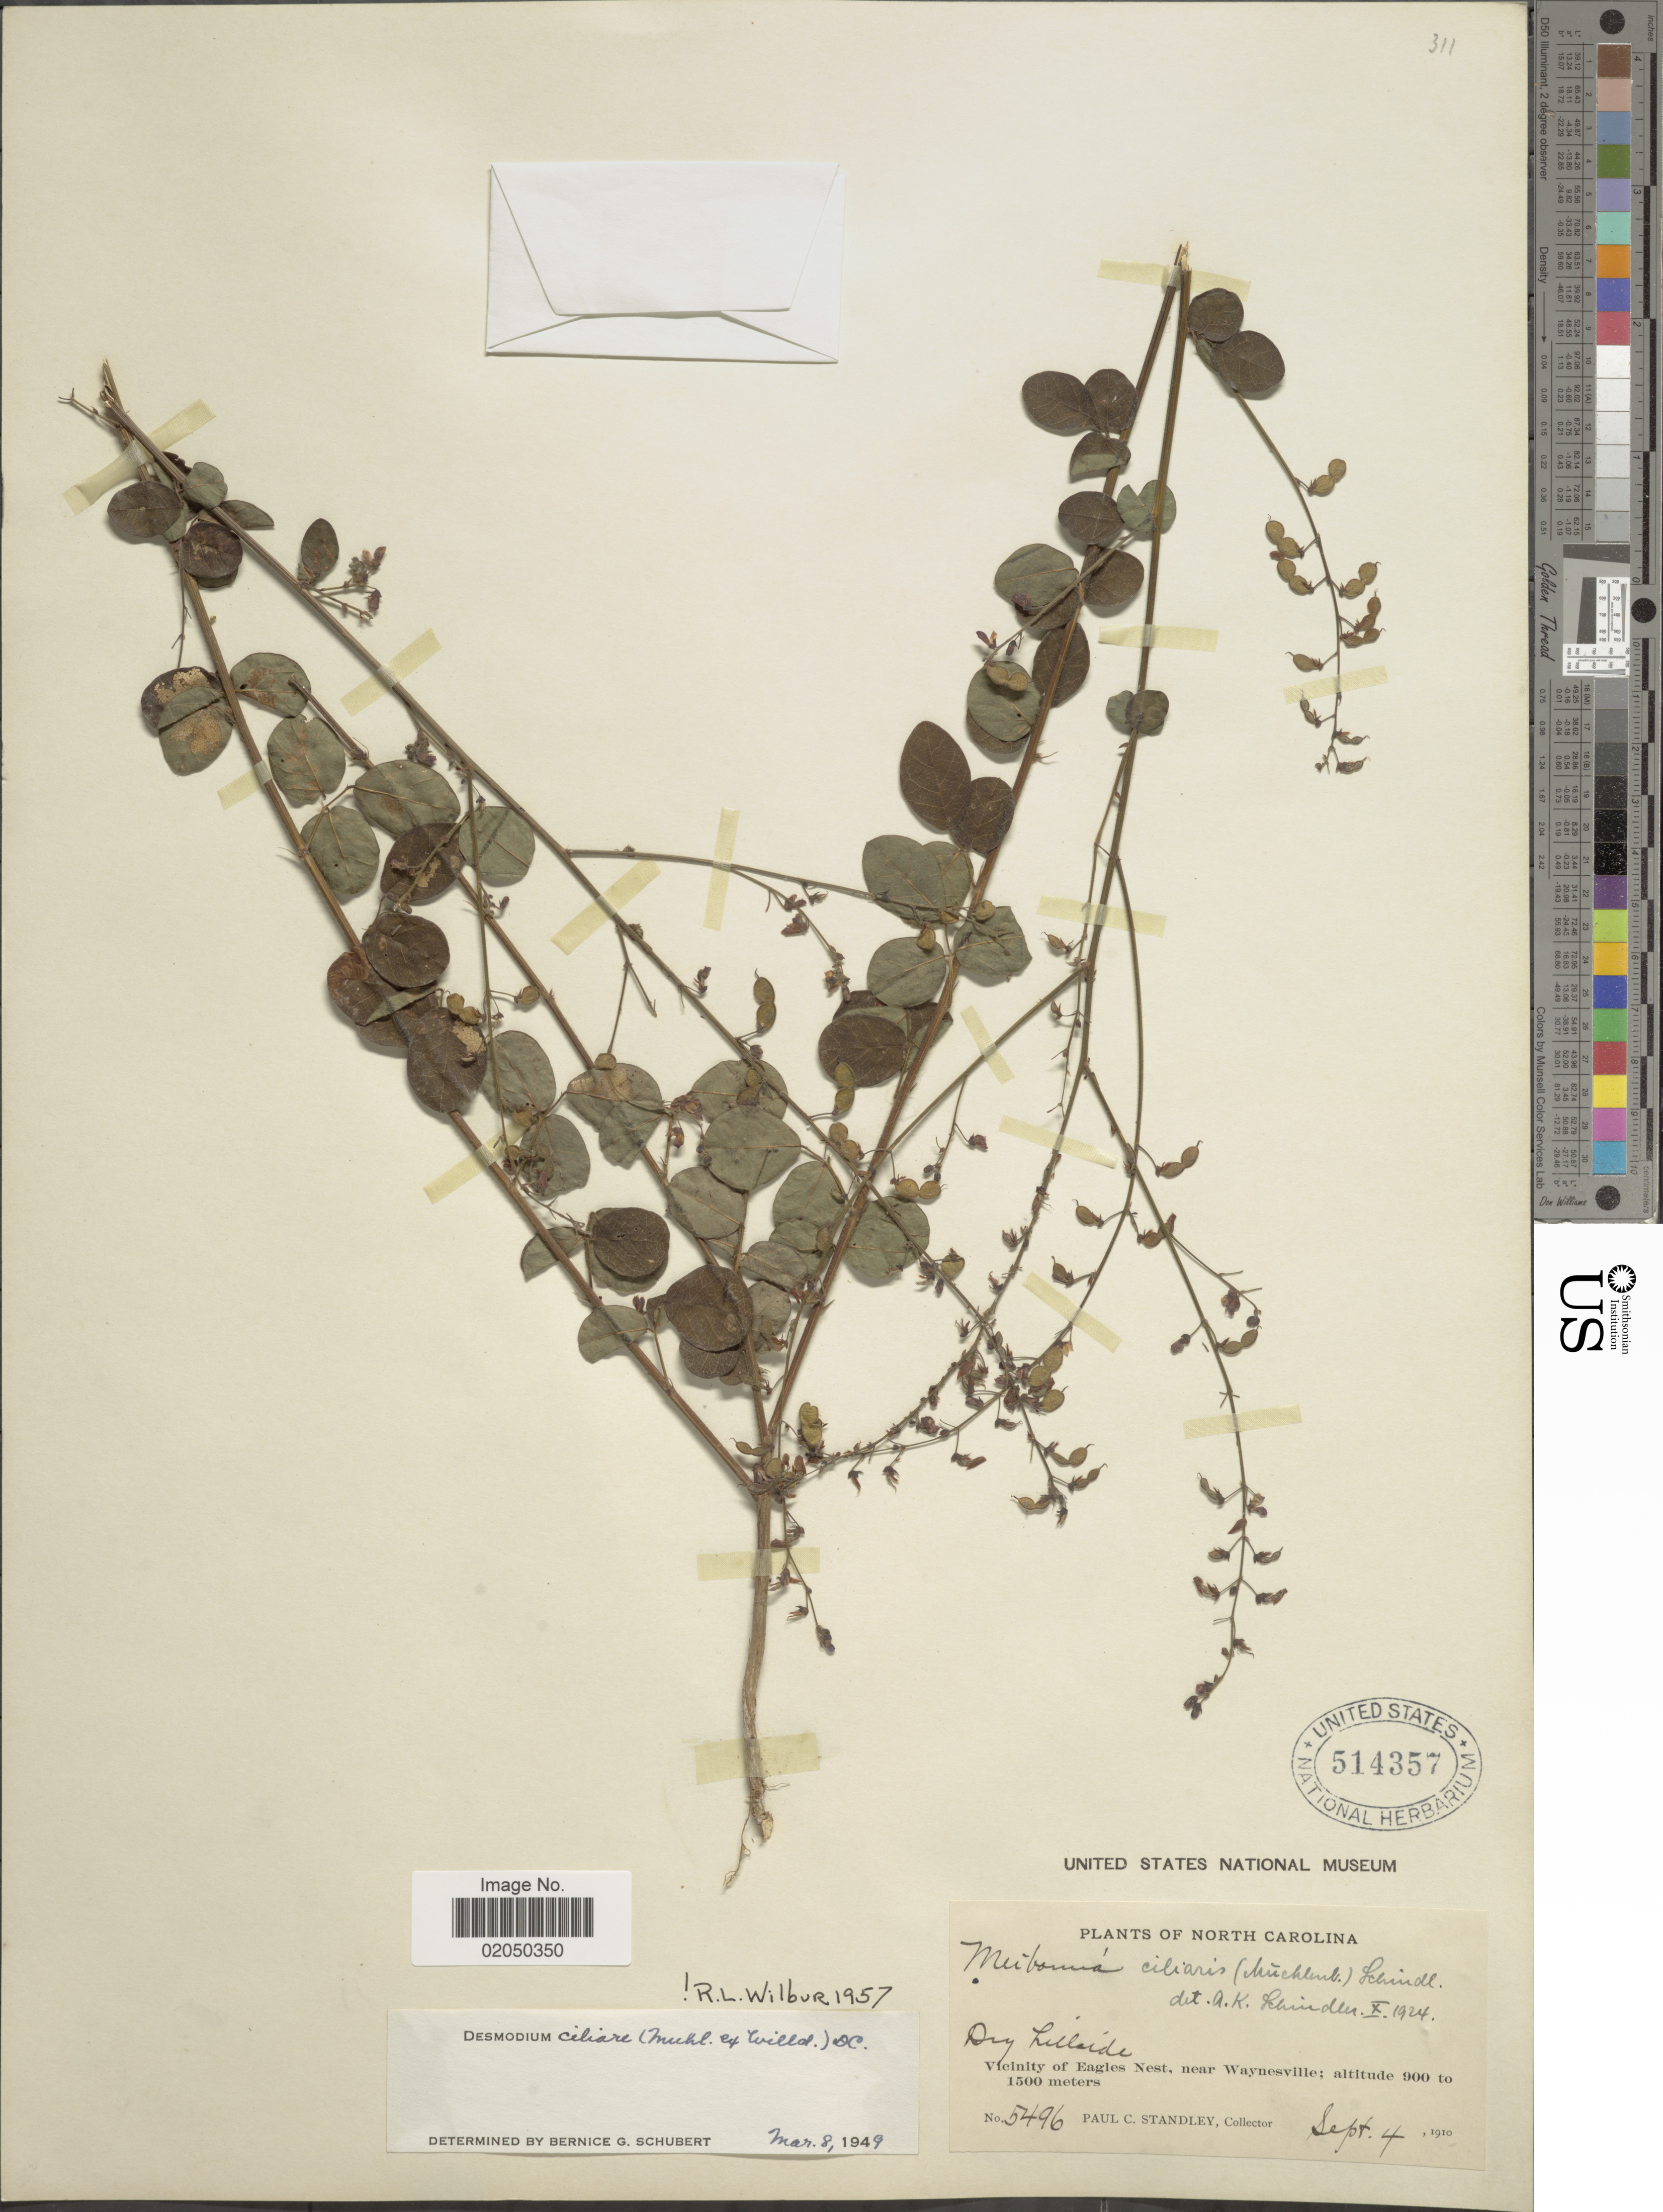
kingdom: Plantae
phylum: Tracheophyta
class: Magnoliopsida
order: Fabales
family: Fabaceae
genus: Desmodium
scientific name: Desmodium ciliare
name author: (Muhl. ex Willd.) DC.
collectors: P. C. Standley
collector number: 5496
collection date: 1910-09-04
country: United States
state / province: North Carolina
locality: Vicinity of Eagles Nest, near Waynesville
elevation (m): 900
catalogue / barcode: US 514357